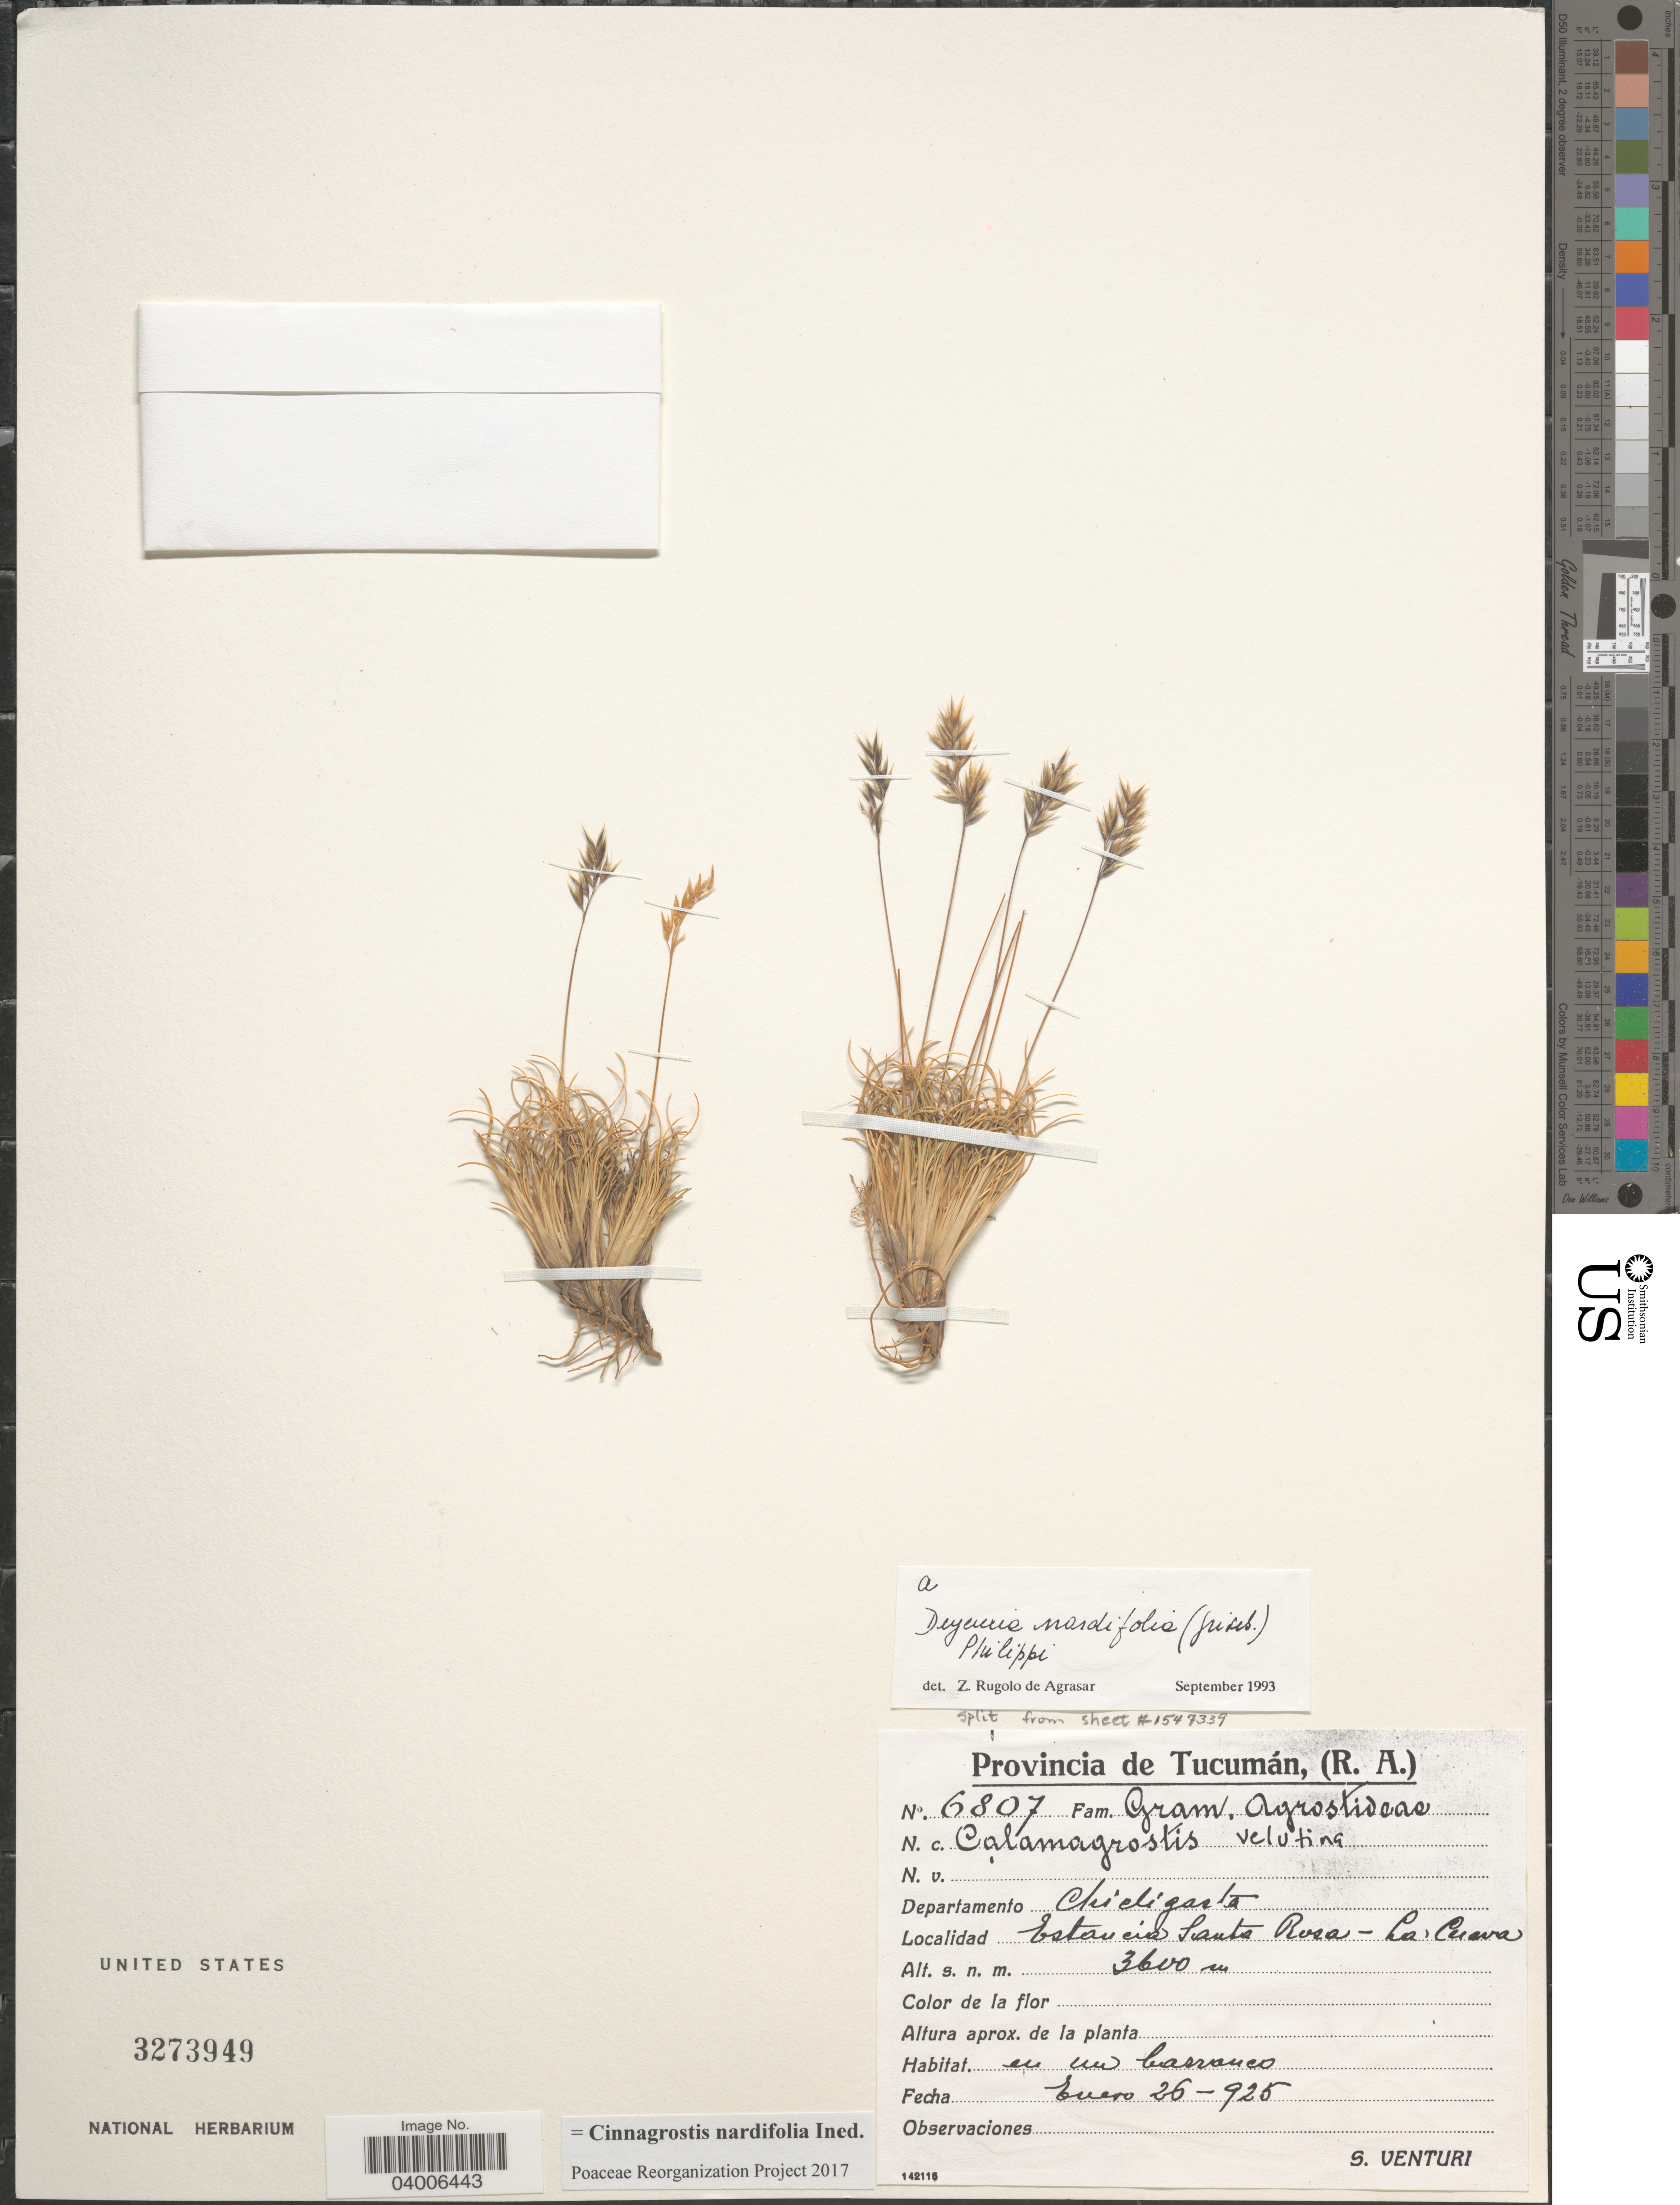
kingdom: Plantae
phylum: Tracheophyta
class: Liliopsida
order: Poales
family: Poaceae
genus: Cinnagrostis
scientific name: Cinnagrostis velutina var. nardifolia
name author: (Griseb.) P.M. Peterson et al.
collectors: S. Venturi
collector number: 6807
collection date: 1925-01-25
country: Argentina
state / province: Tucuman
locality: Departamento Chicligasta. Estancia Santa Rosa - La Cueva. En un barranco.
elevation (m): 3600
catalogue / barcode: US 3273949